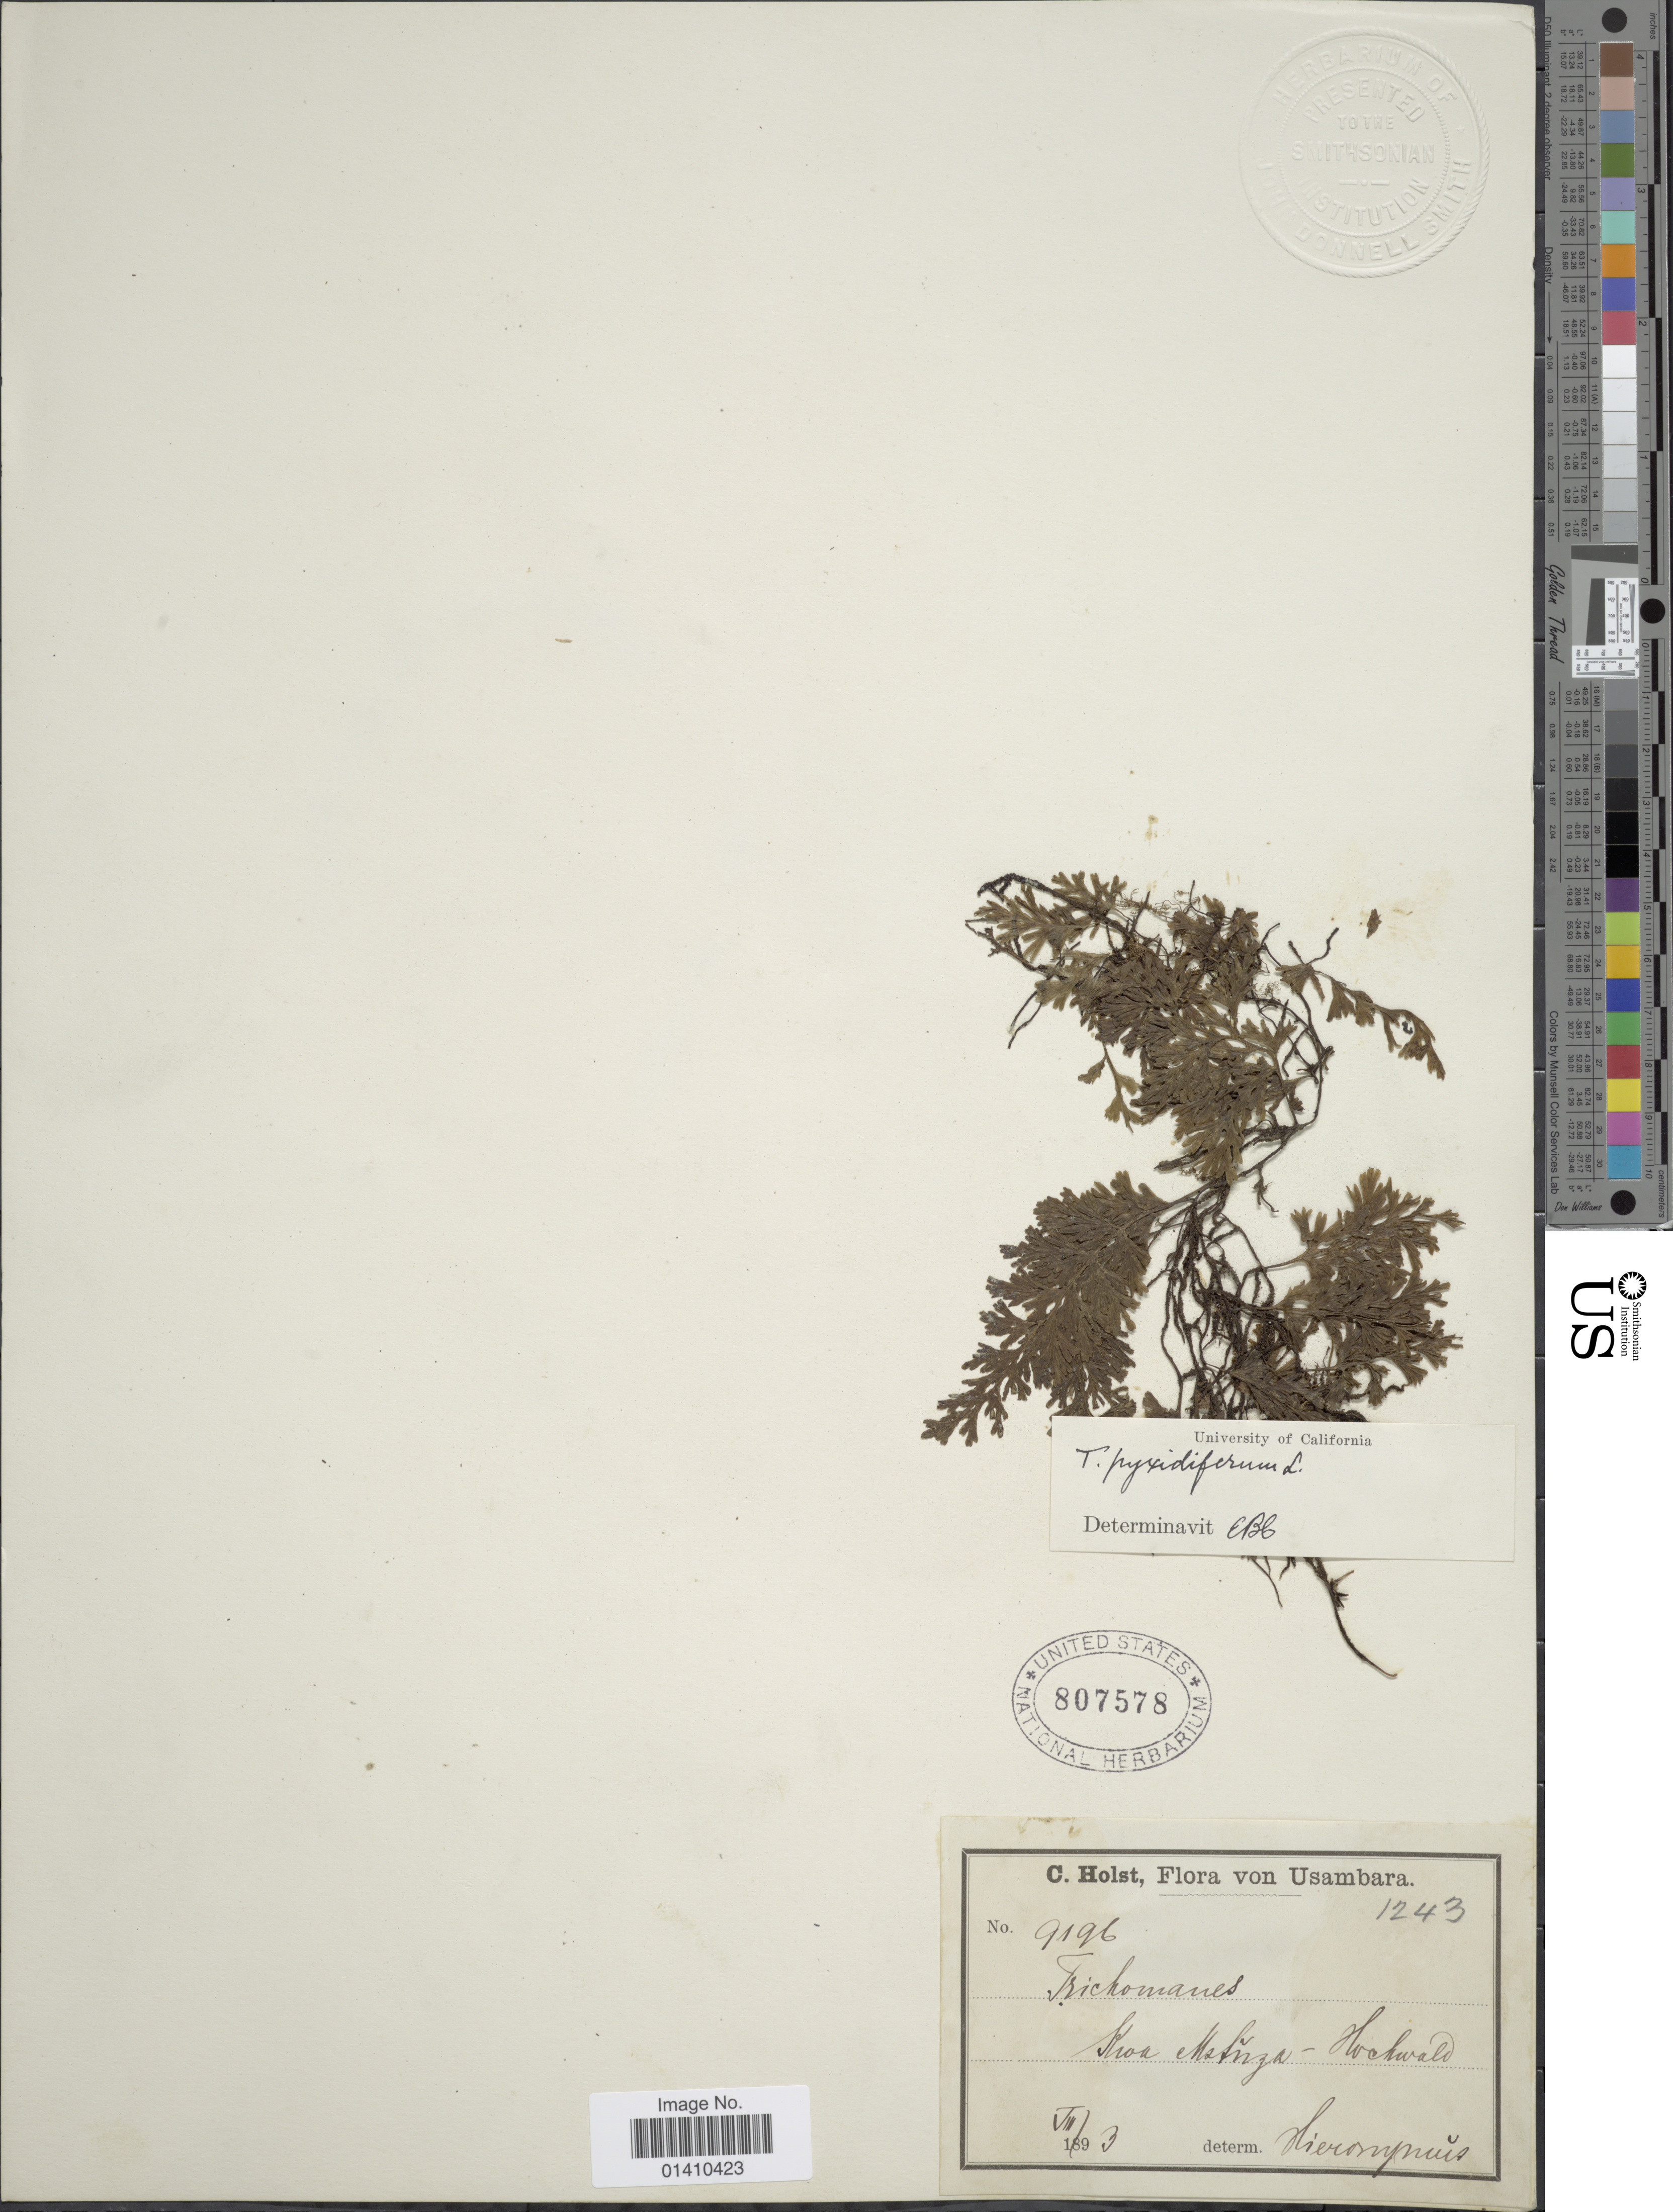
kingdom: Plantae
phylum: Tracheophyta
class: Polypodiopsida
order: Hymenophyllales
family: Hymenophyllaceae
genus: Polyphlebium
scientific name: Polyphlebium pyxidiferum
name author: (L.) Ebihara & Dubuisson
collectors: C. H. Holst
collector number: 9196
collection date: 1893-08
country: Tanzania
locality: Von Usambra, Kwa Mstuza: Hochwald.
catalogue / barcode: US 807578